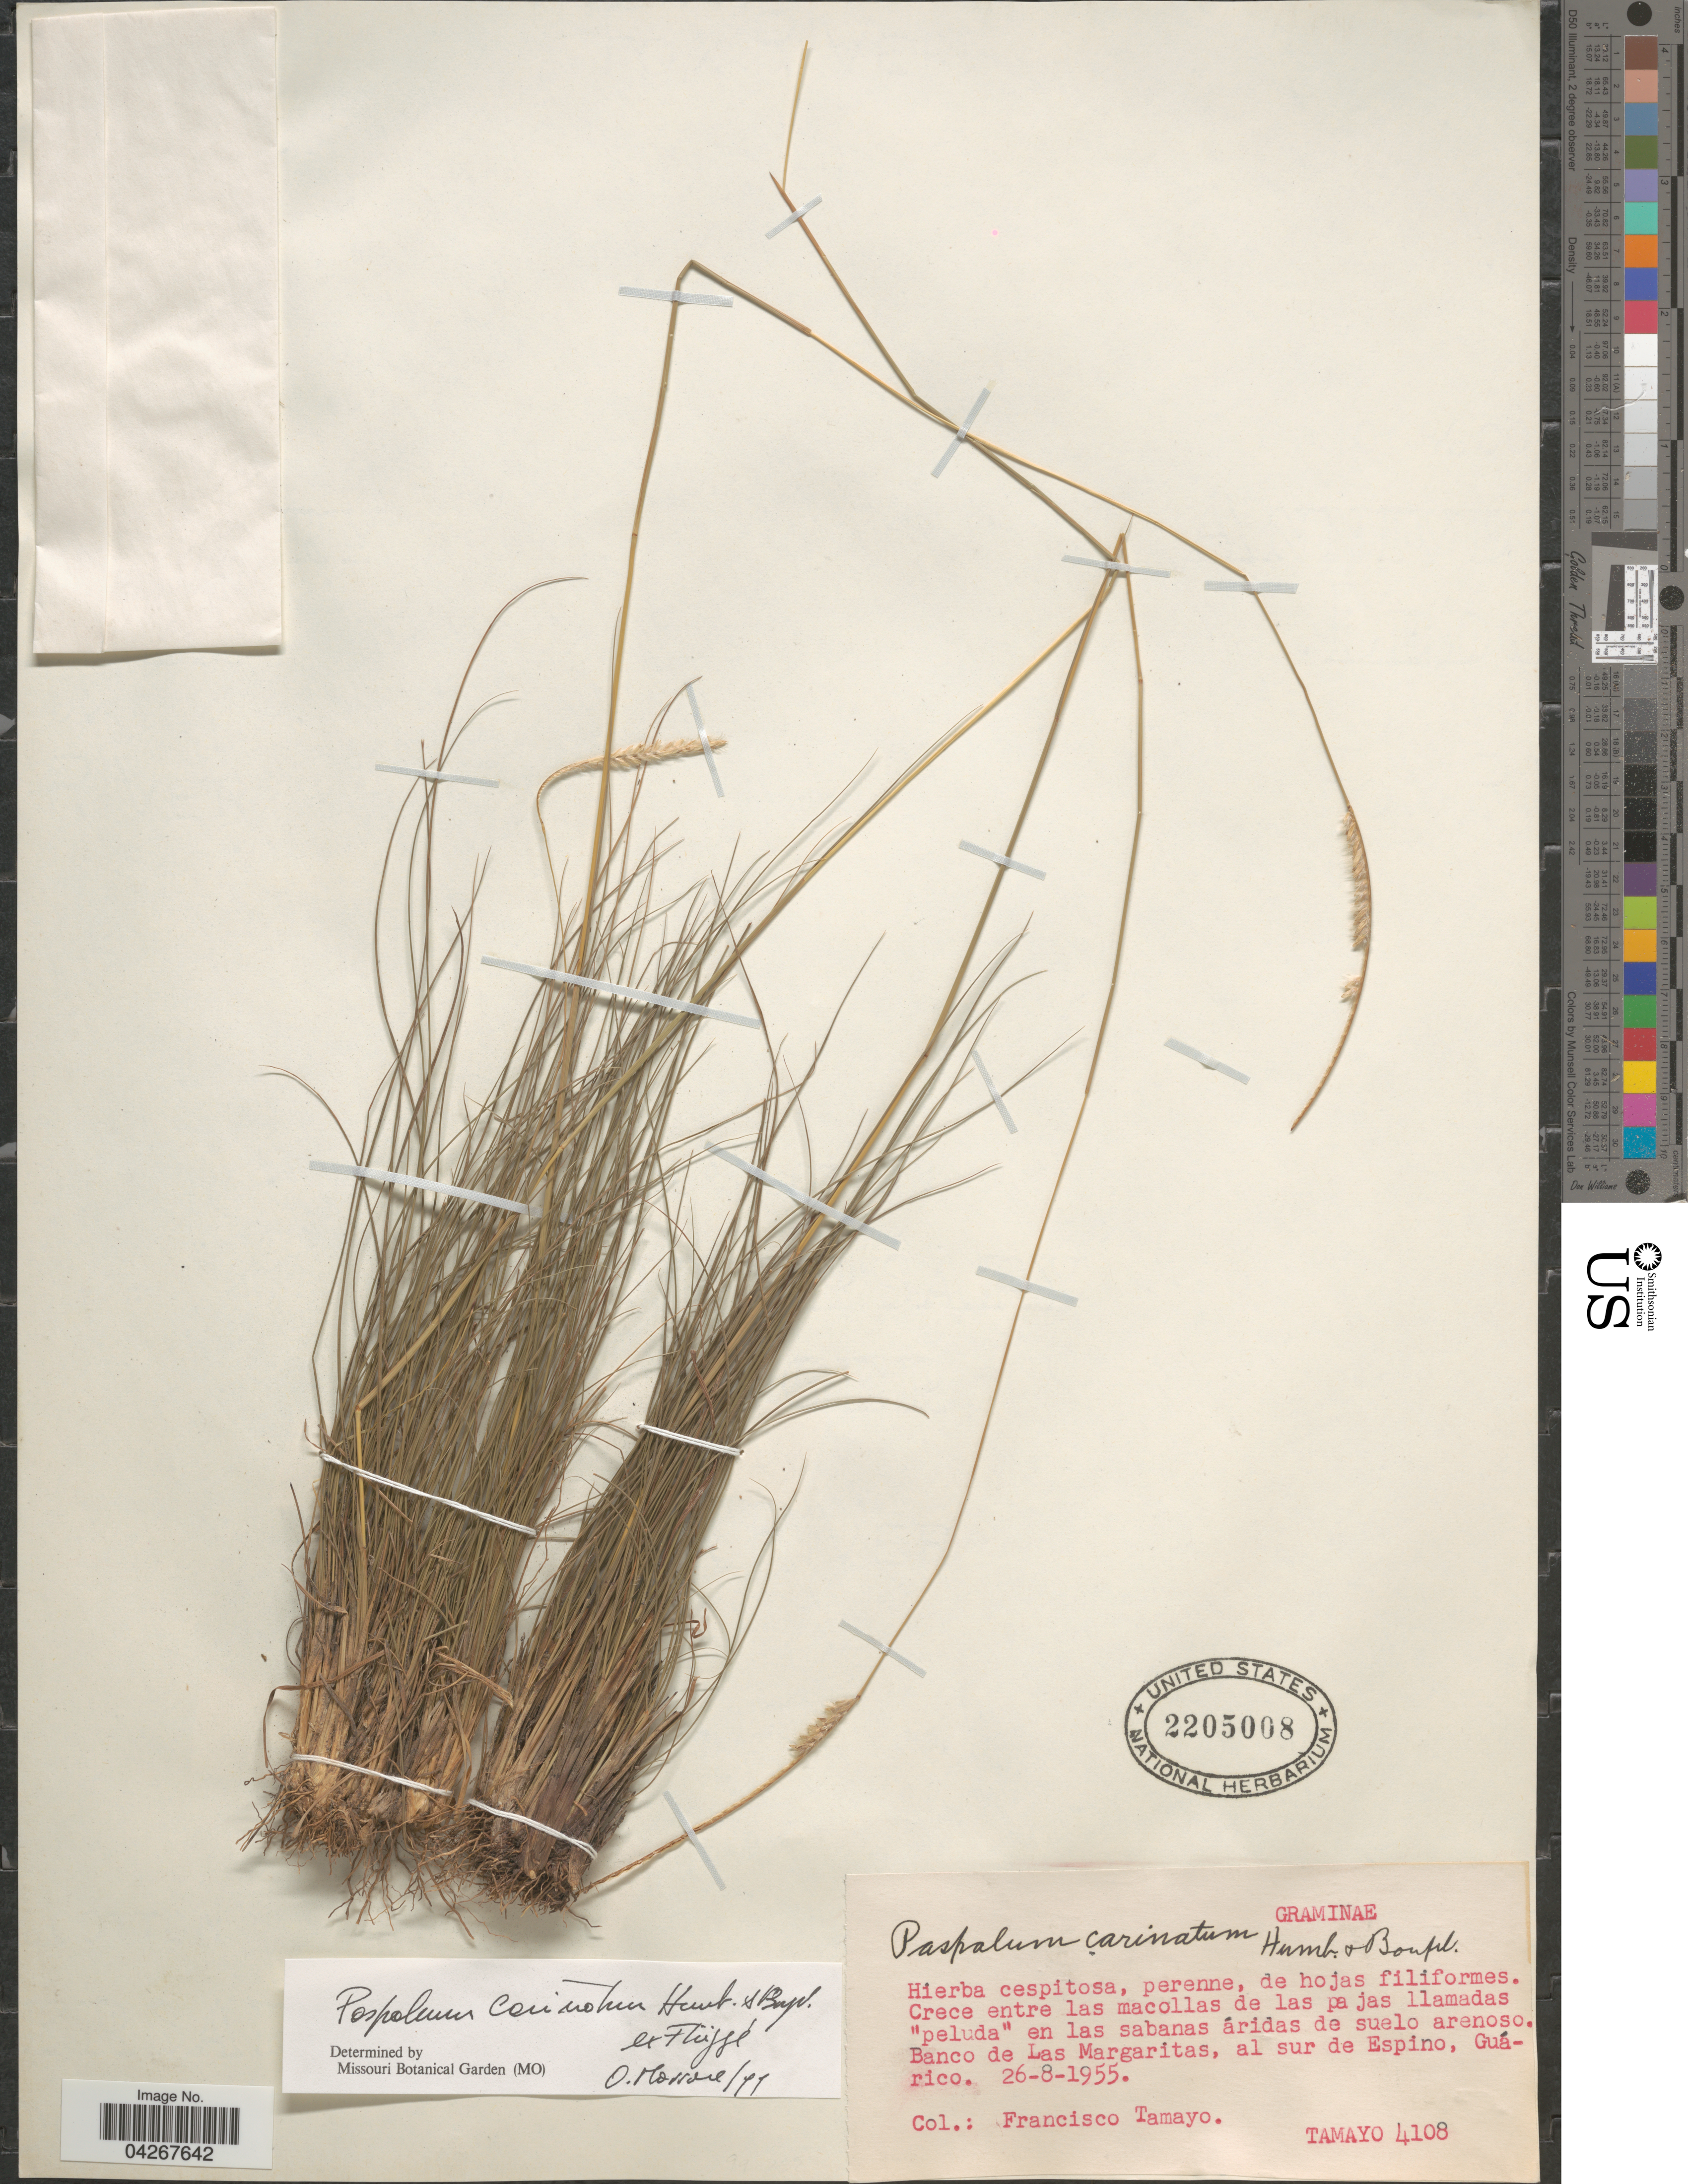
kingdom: Plantae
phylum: Tracheophyta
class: Liliopsida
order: Poales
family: Poaceae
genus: Paspalum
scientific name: Paspalum carinatum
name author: Humb. & Bonpl. ex Flüggé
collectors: F. Tamayo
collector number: Tamayo4108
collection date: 1955-08-26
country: Venezuela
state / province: Guarico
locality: Crece entre las macollas de las pajas llamadas "peluda" en las sabanas áridas de suelo arenoso. Banco de Las Margaritas, al sur Espino.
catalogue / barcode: US 2205008